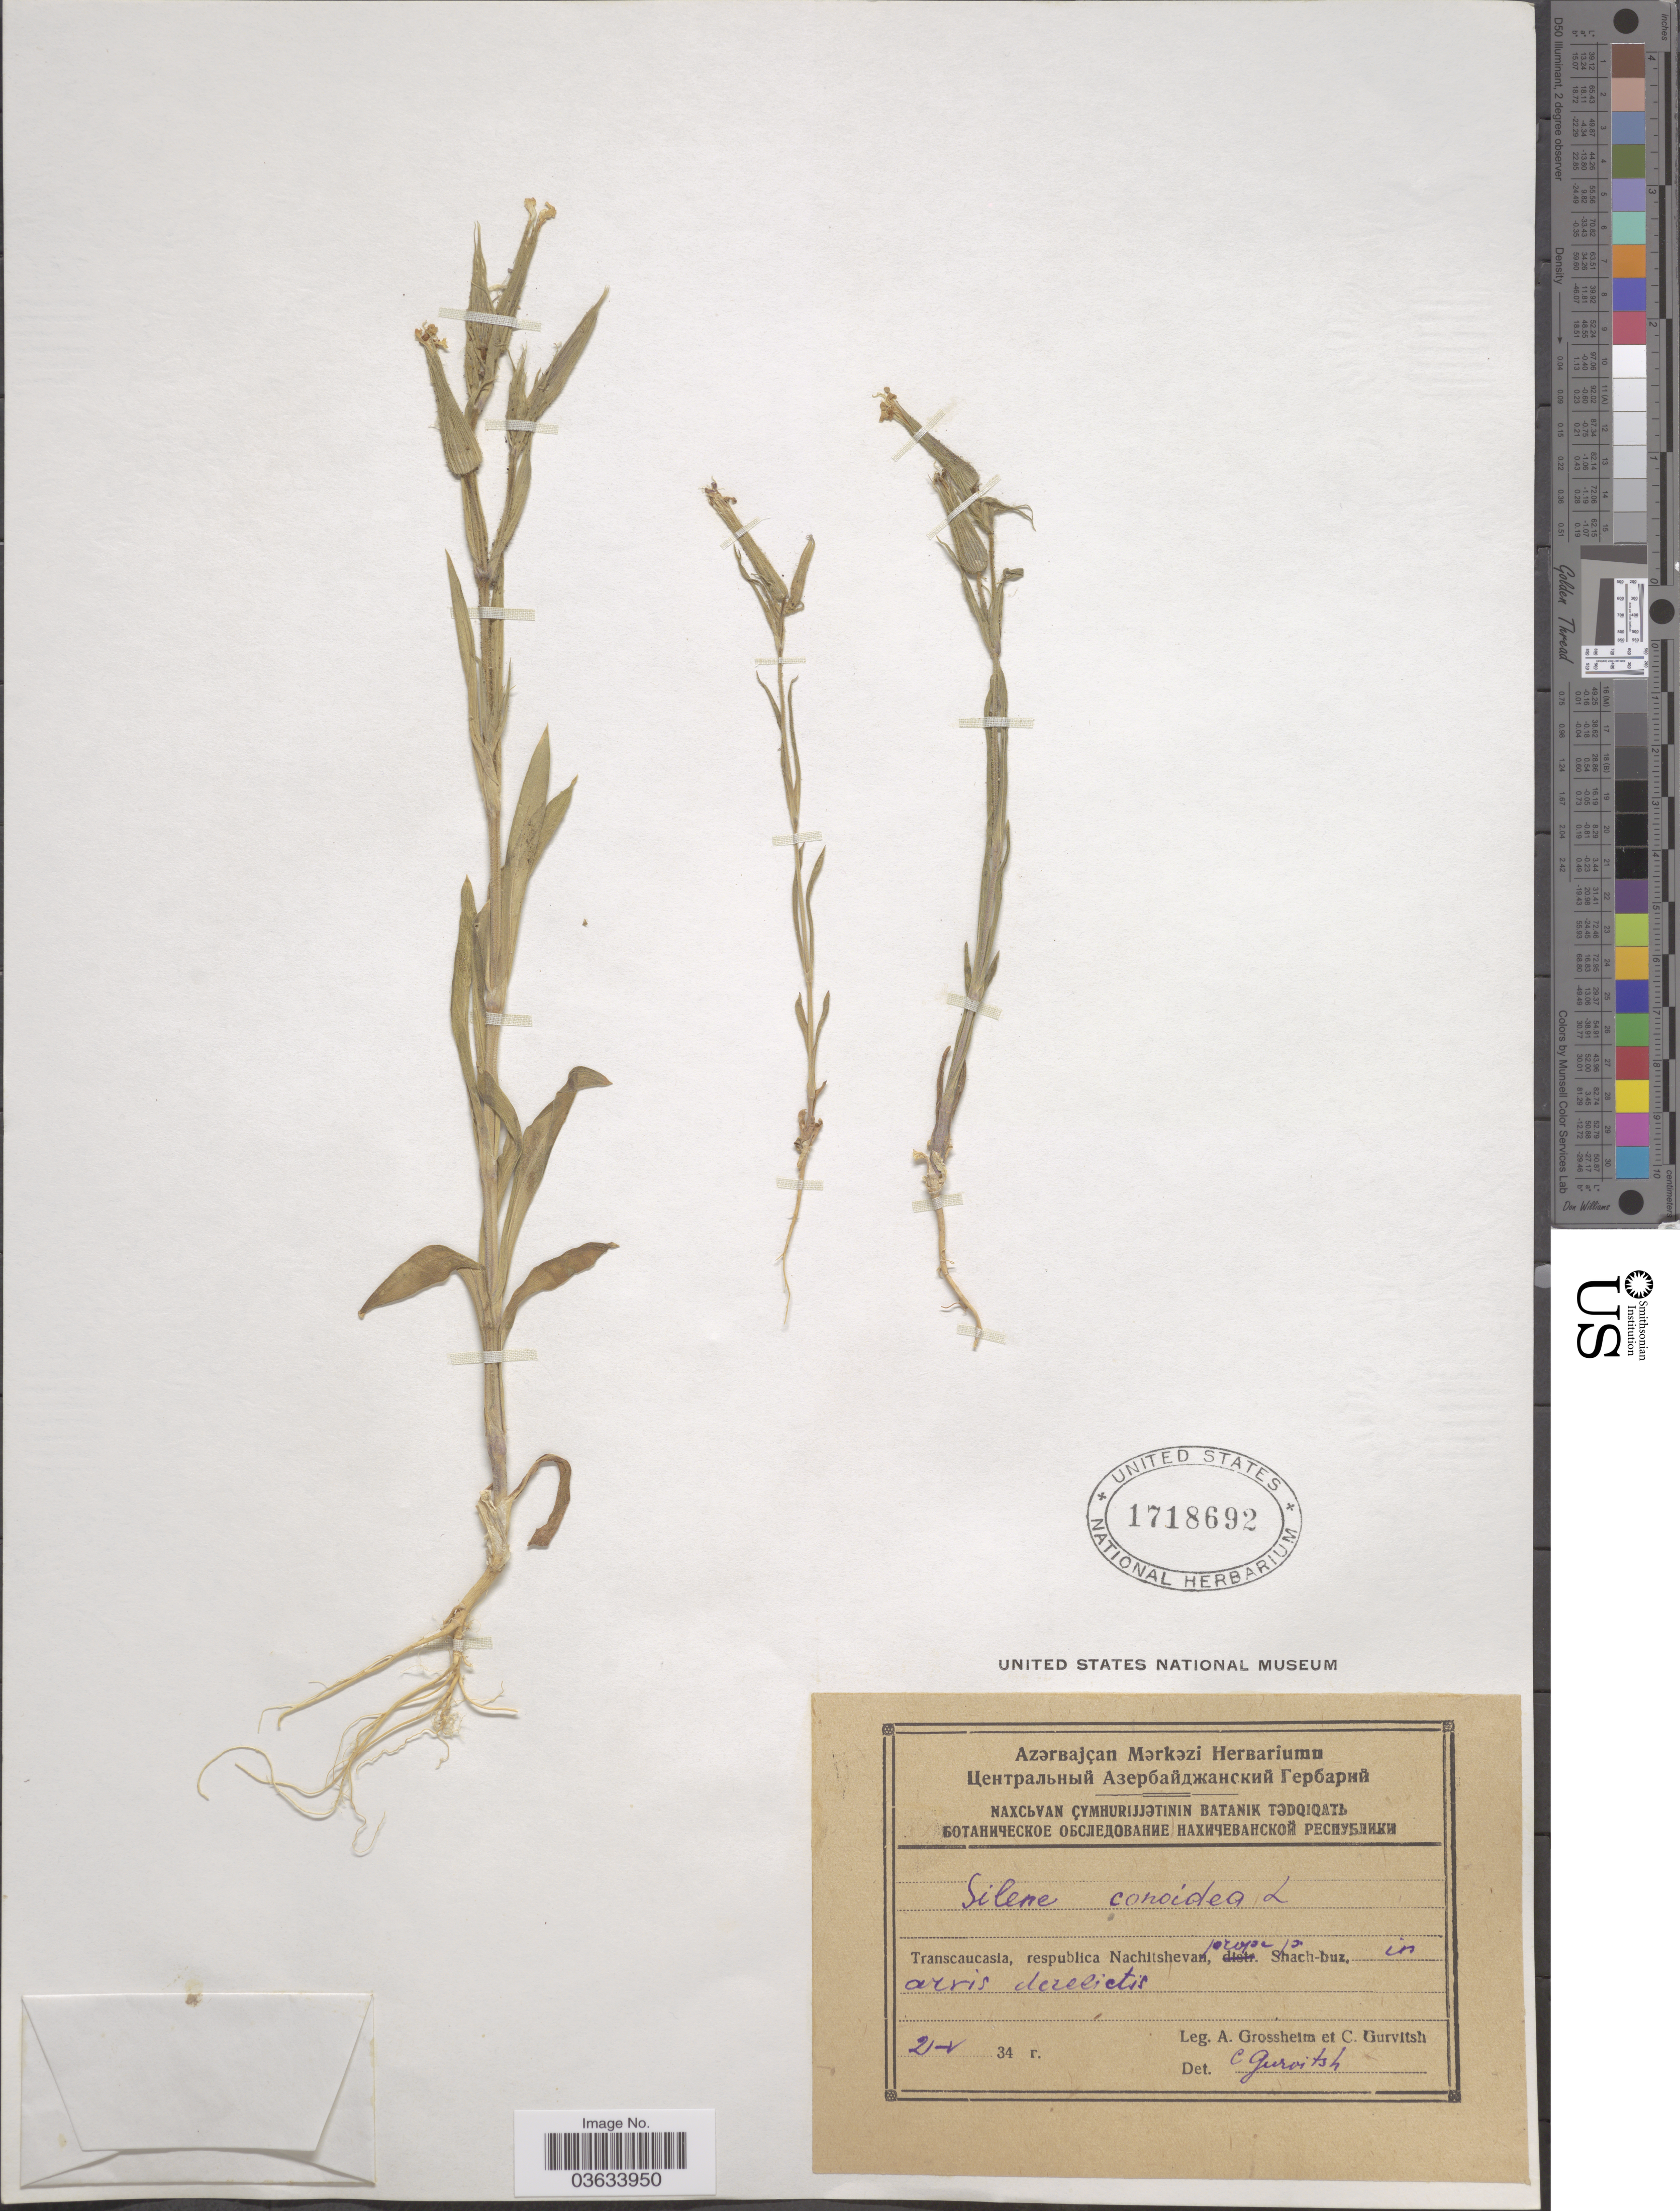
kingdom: Plantae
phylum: Tracheophyta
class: Magnoliopsida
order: Caryophyllales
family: Caryophyllaceae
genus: Silene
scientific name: Silene conoidea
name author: L.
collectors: A. Grossheim & C. Gurvitsh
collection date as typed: Transcribed d/m/y: 21/5/34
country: Azerbaijan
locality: Transcaucasia, respublica Nachitshevan, prope p. Shach-buz.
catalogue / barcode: US 1718692